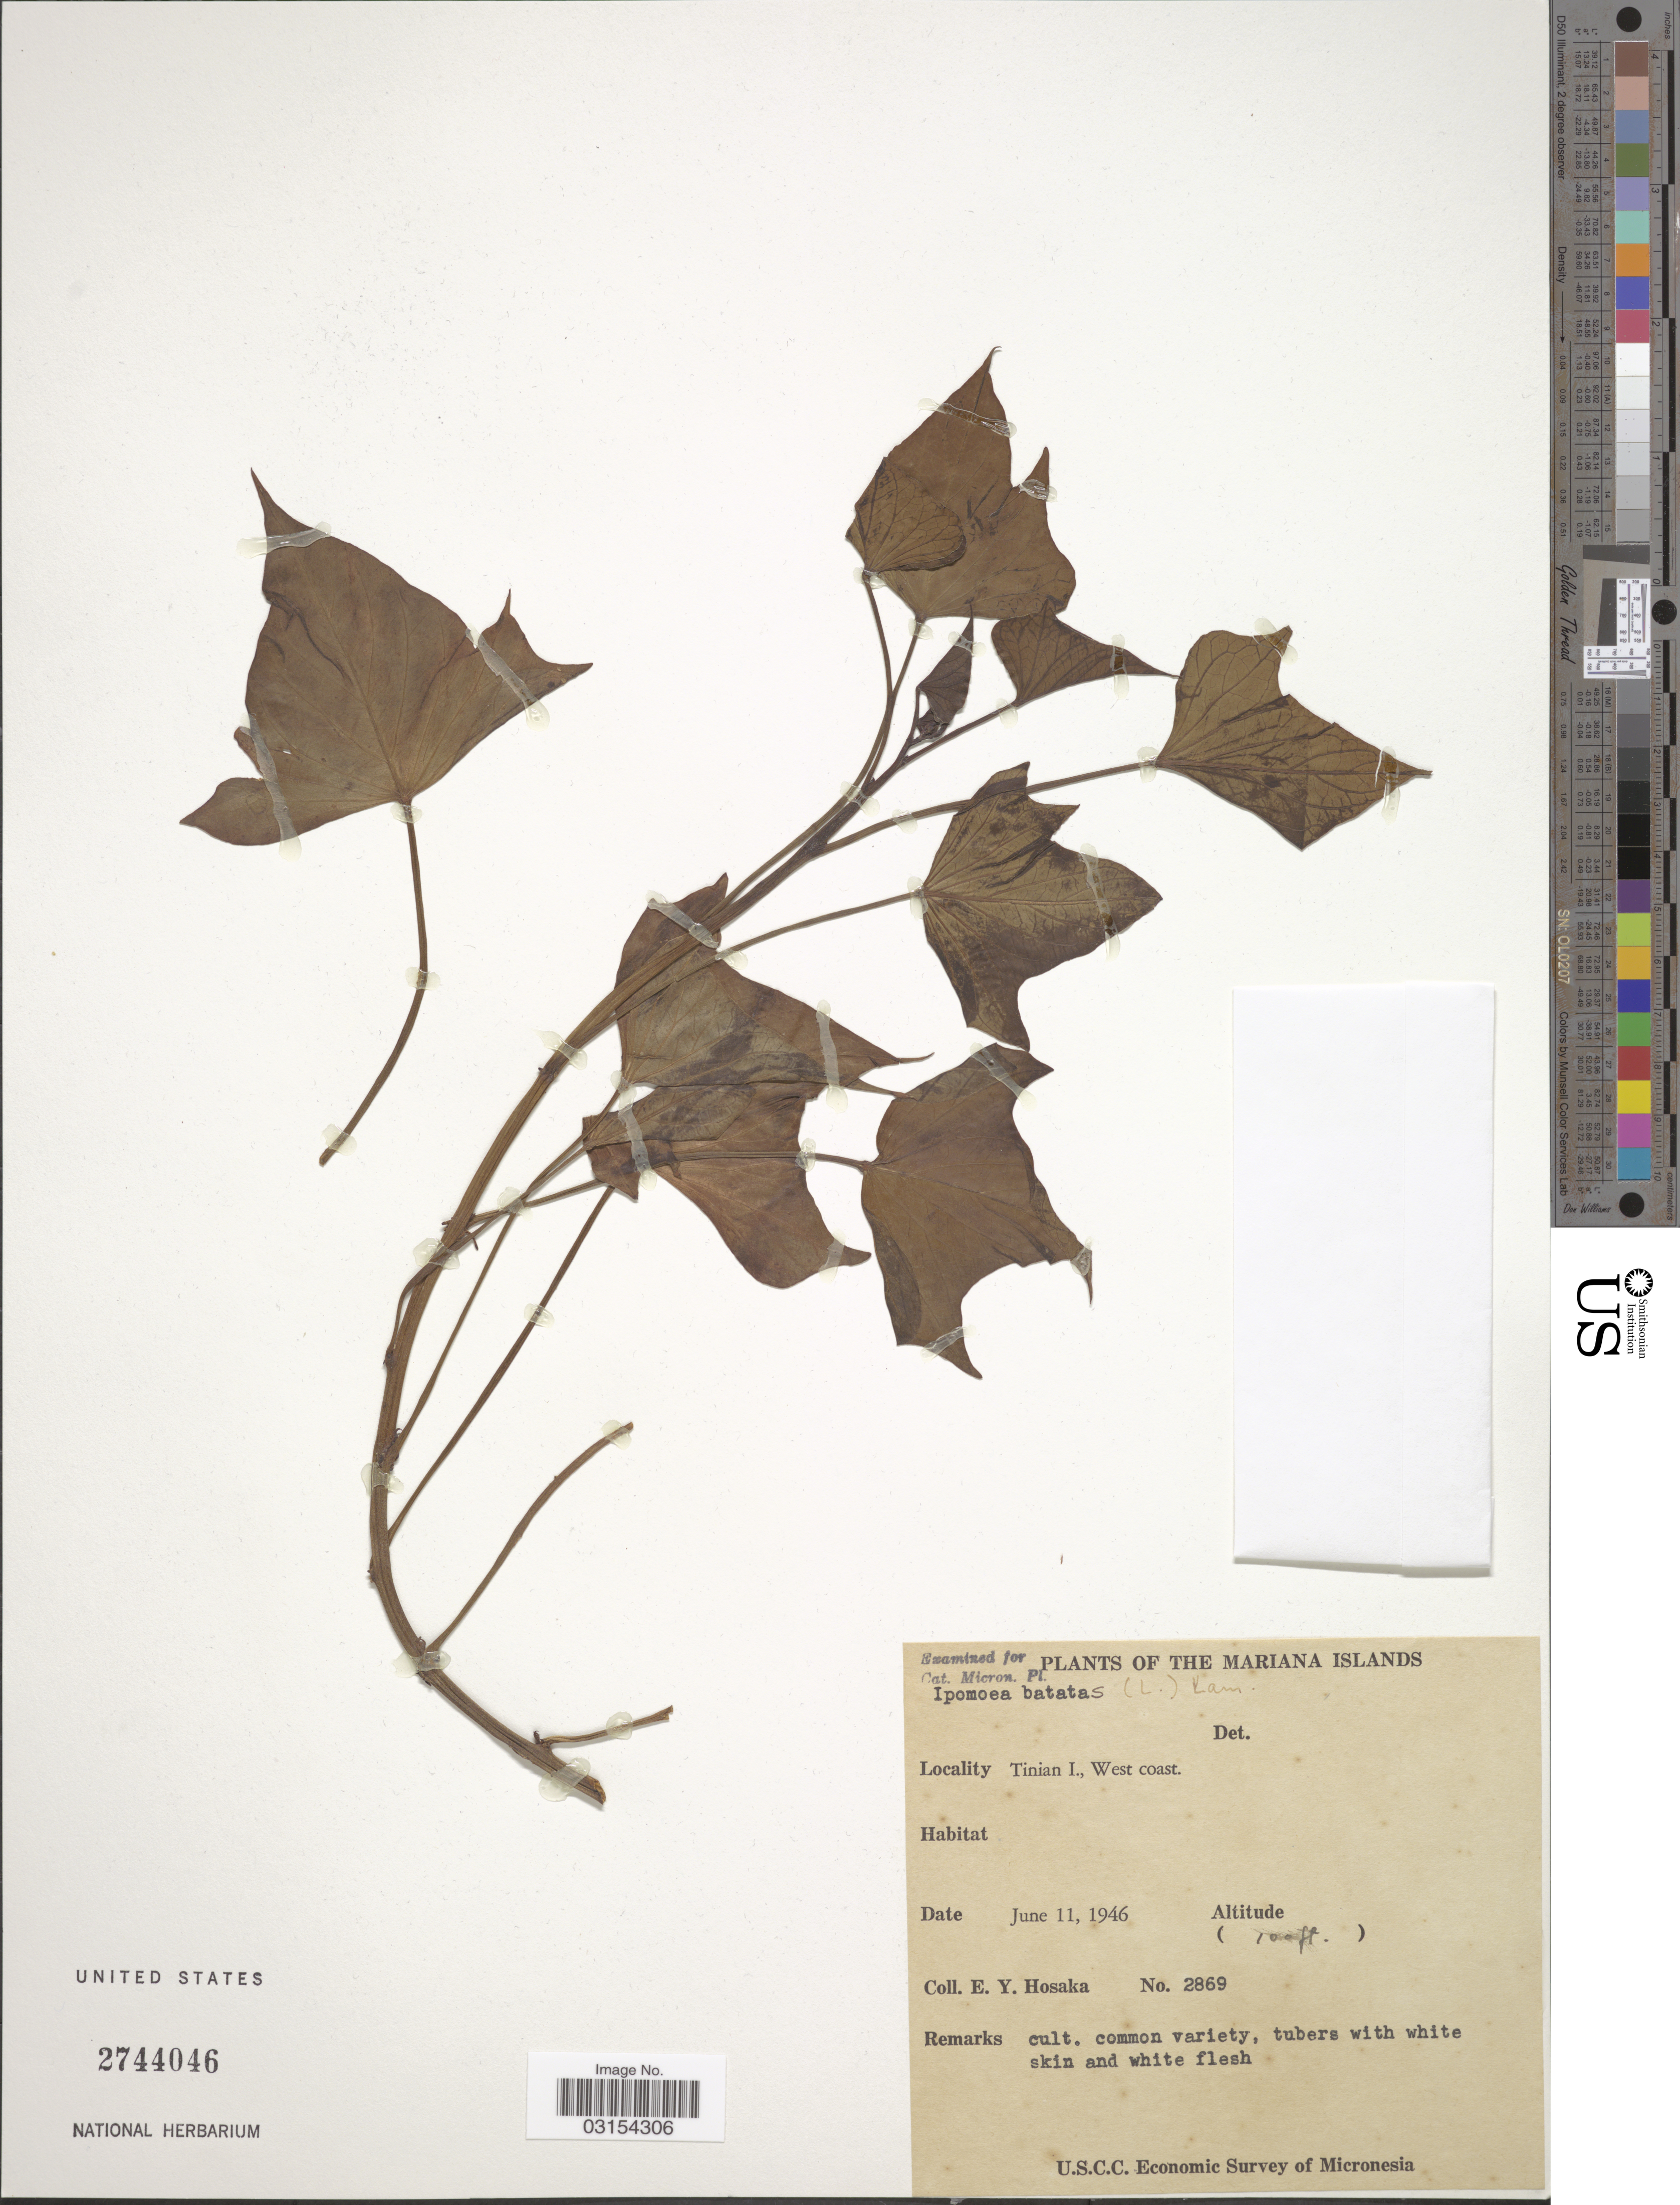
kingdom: Plantae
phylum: Tracheophyta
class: Magnoliopsida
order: Solanales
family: Convolvulaceae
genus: Ipomoea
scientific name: Ipomoea batatas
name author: (L.) Lam.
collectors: E. Y. Hosaka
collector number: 2869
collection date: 1946-06-11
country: Northern Mariana Islands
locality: The Mariana Islands. Tinian I., West coast.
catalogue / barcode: US 2744046